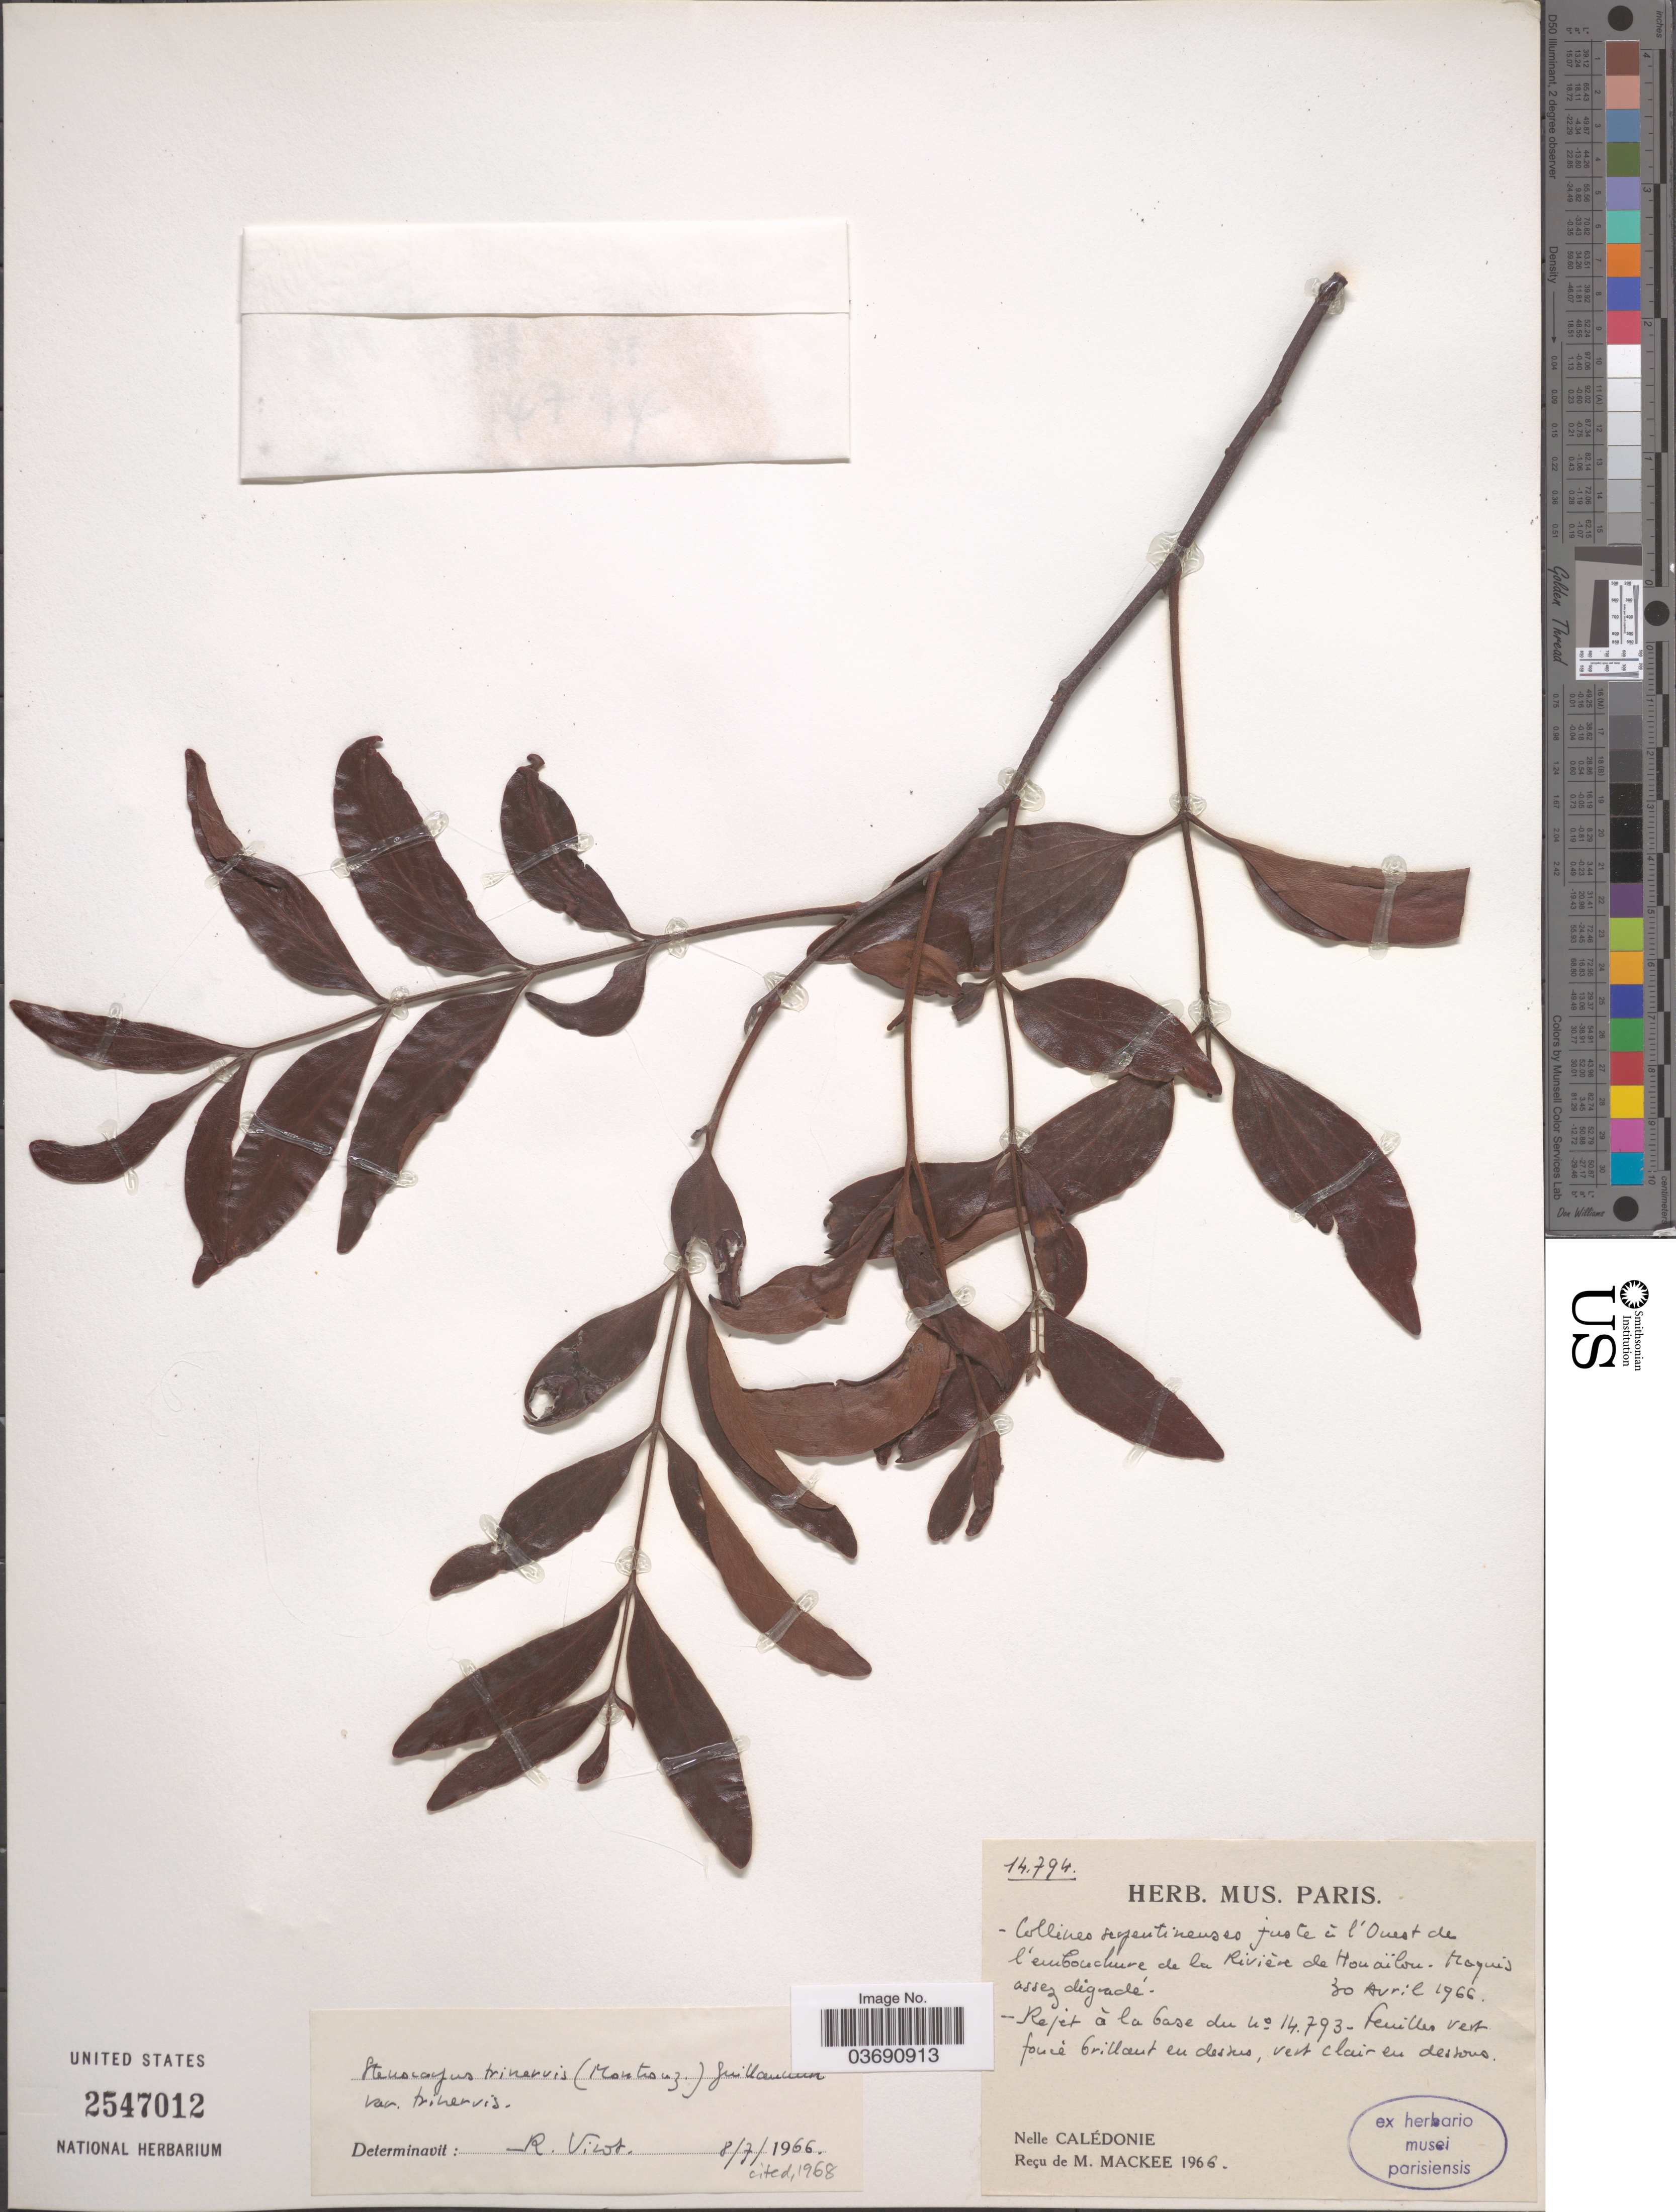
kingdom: Plantae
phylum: Tracheophyta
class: Magnoliopsida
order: Proteales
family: Proteaceae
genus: Stenocarpus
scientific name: Stenocarpus trinervis var. trinervis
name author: (Montrouz.) Guillaumin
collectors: M. Mackee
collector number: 14794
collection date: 1966-04-30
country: New Caledonia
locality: Collines serpentineuses juste á l'Ouest de l'embouchure de la Rivière de Houaïlou. Nelle Calédonie.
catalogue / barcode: US 2547012